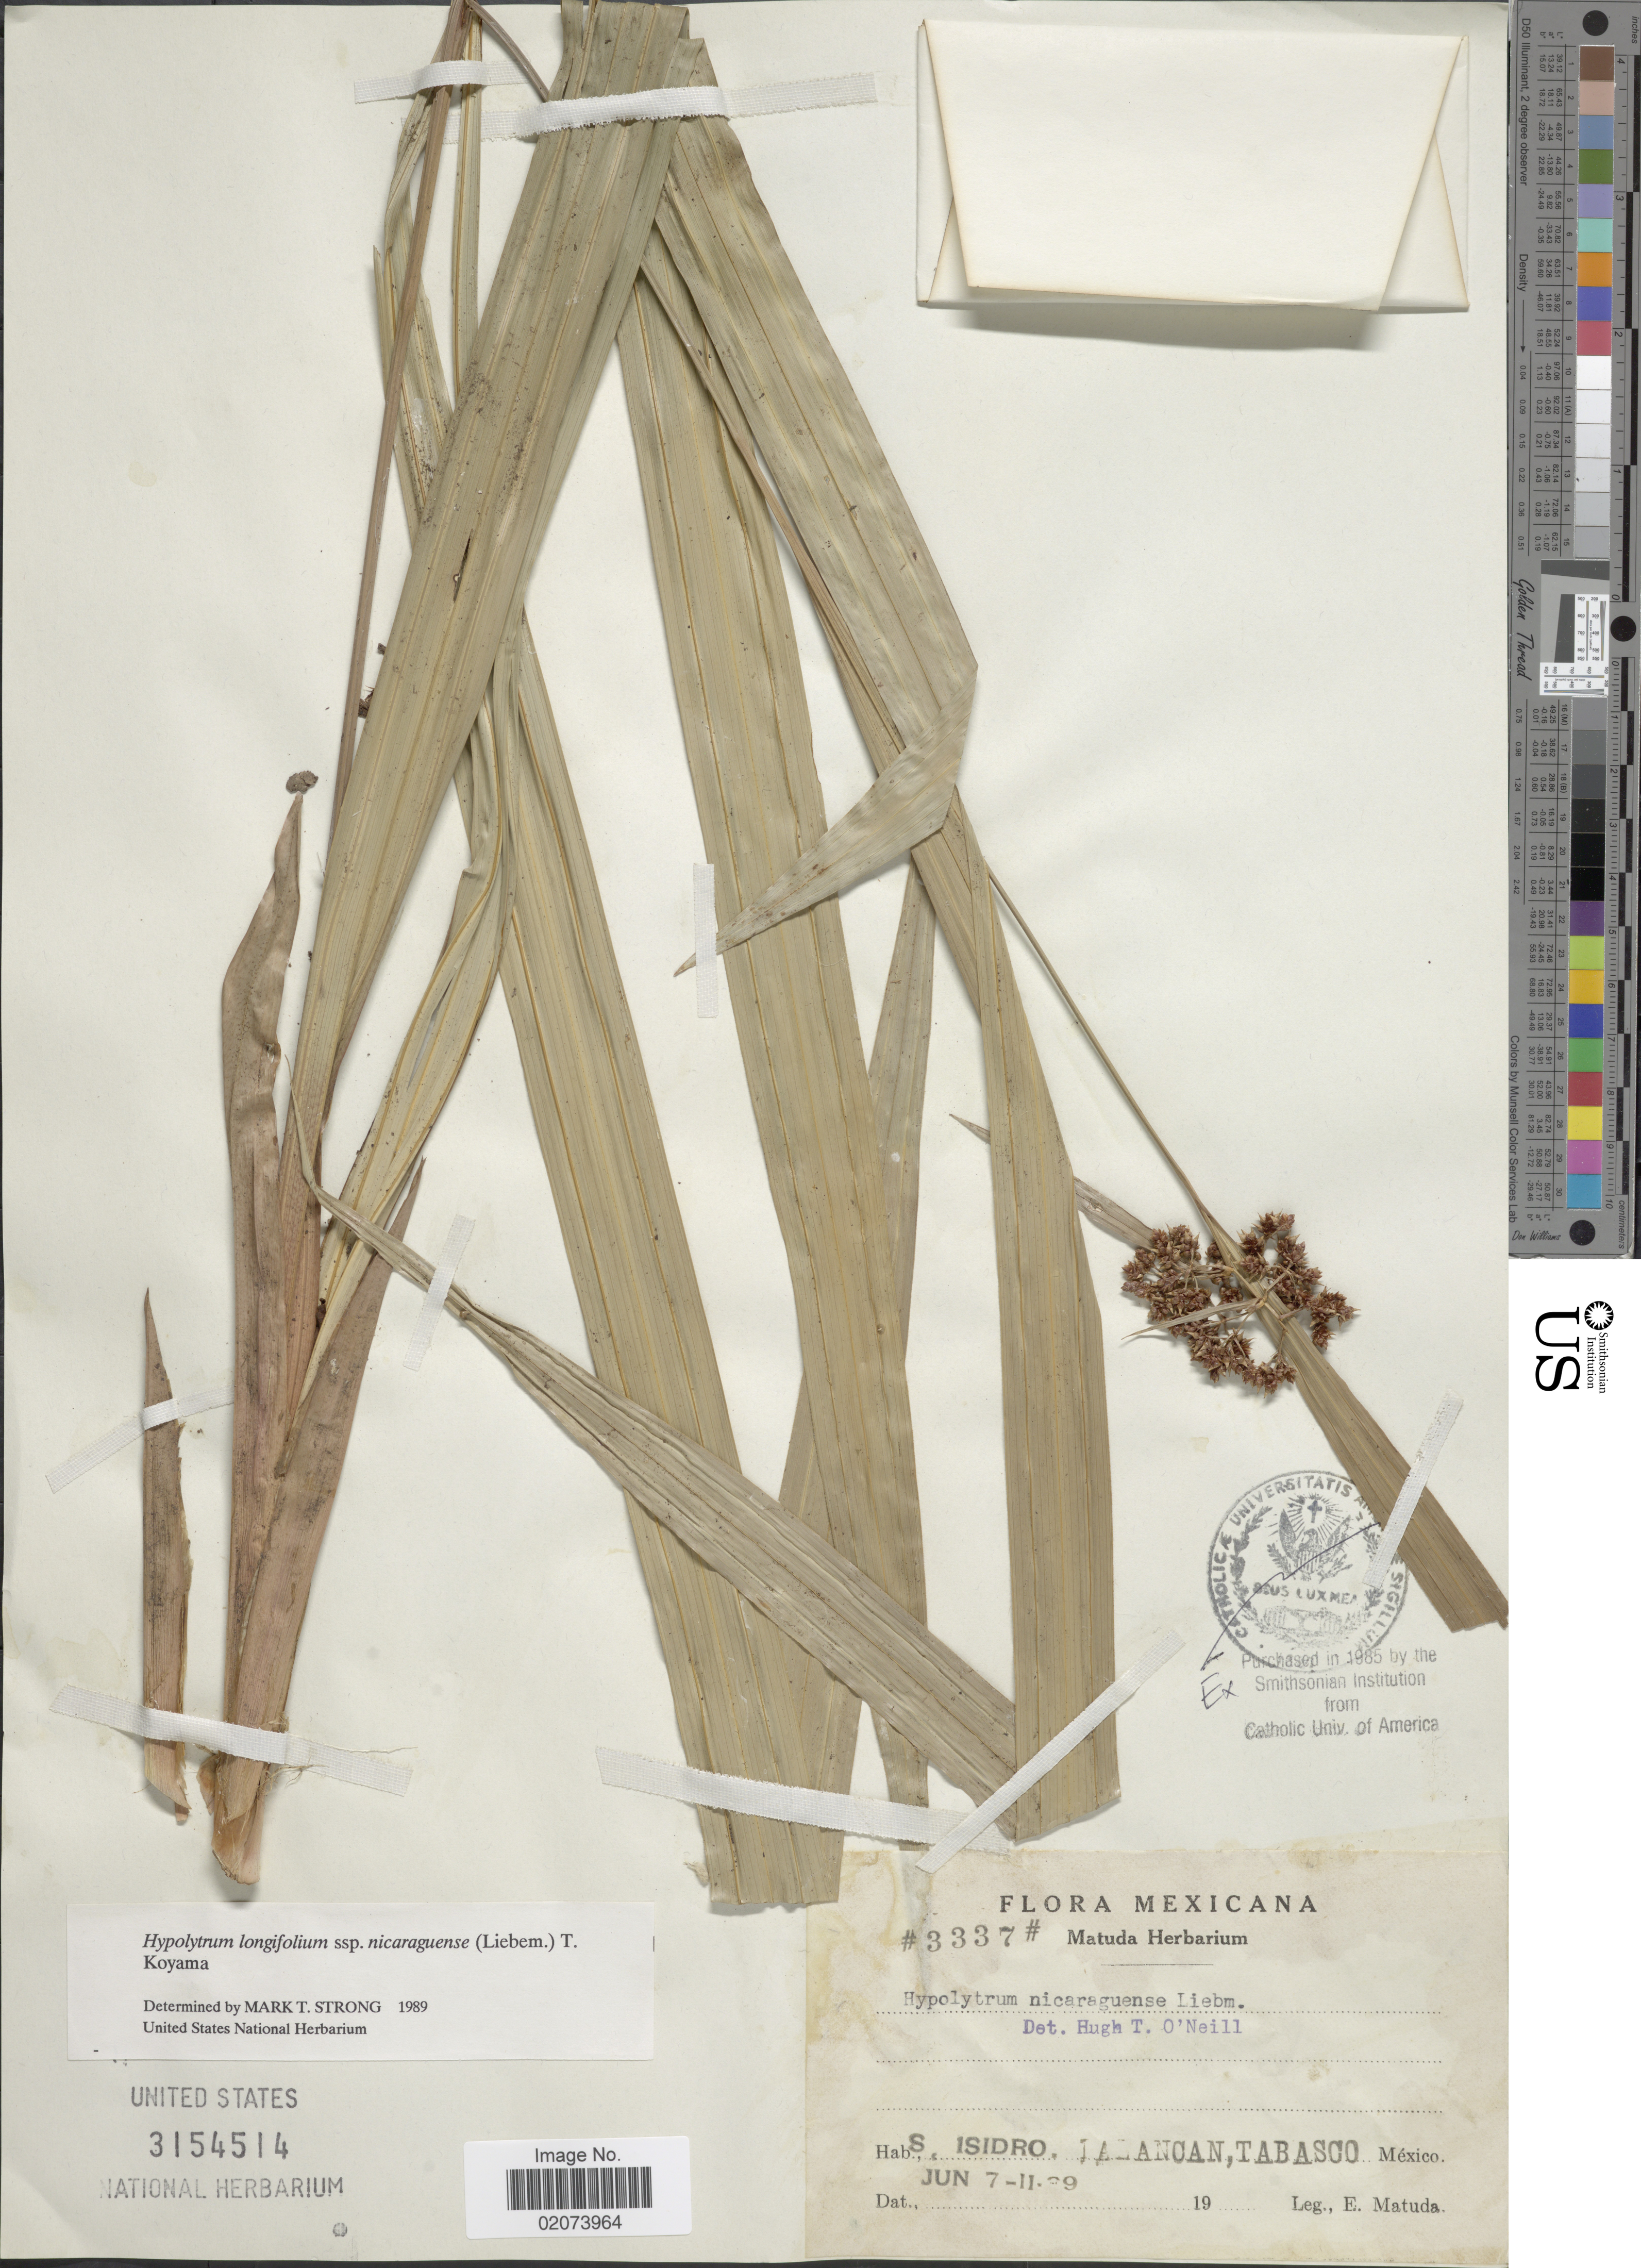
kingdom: Plantae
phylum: Tracheophyta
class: Liliopsida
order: Poales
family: Cyperaceae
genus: Hypolytrum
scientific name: Hypolytrum longifolium subsp. nicaraguense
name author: (Liebm.) T. Koyama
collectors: E. Matuda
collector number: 3337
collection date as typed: Transcribed d/m/y: 7/6/39 to 11/6/39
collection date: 1939-06-07/1939-06-11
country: Mexico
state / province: Tabasco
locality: S. Isidro, Lalancan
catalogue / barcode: US 3154514